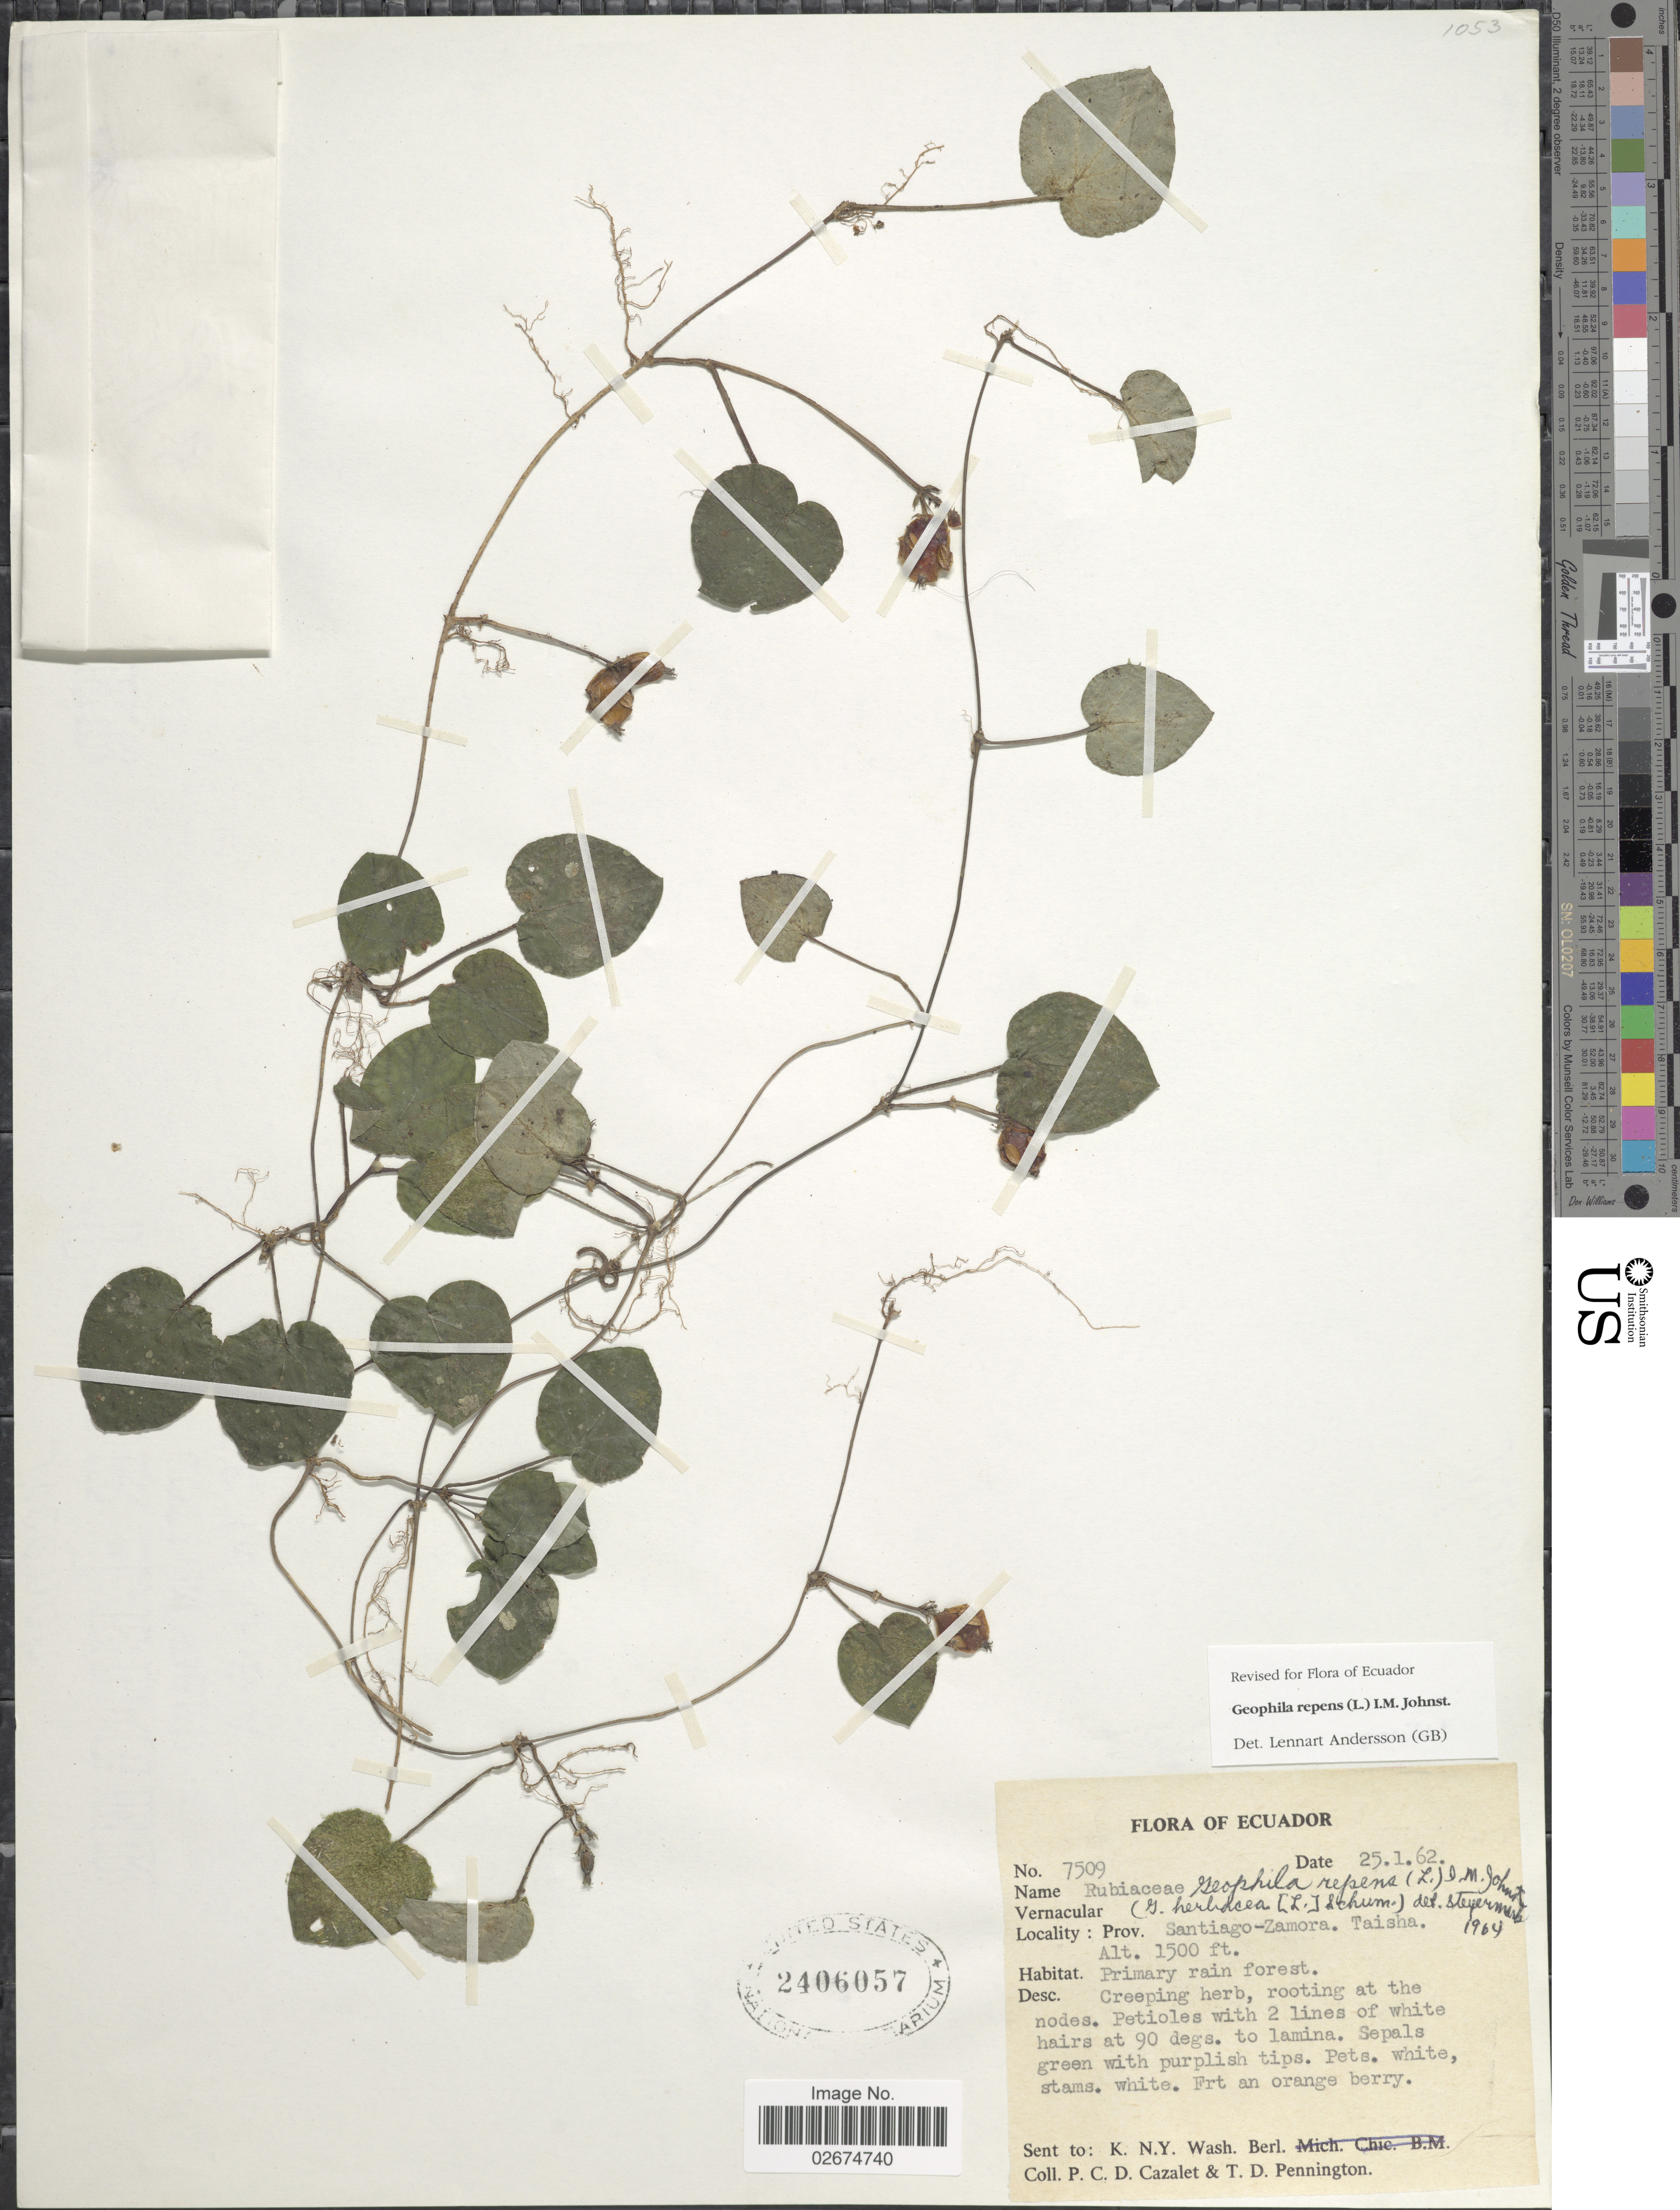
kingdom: Plantae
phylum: Tracheophyta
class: Magnoliopsida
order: Gentianales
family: Rubiaceae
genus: Carinta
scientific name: Carinta repens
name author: (L.) L.B. Sm. & Downs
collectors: P. C. D. Cazalet & T. D. Pennington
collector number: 7509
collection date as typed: Transcribed d/m/y: 25/1/62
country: Ecuador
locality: Prov. Santiago-Zamora, Taisha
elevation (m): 457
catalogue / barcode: US 246057